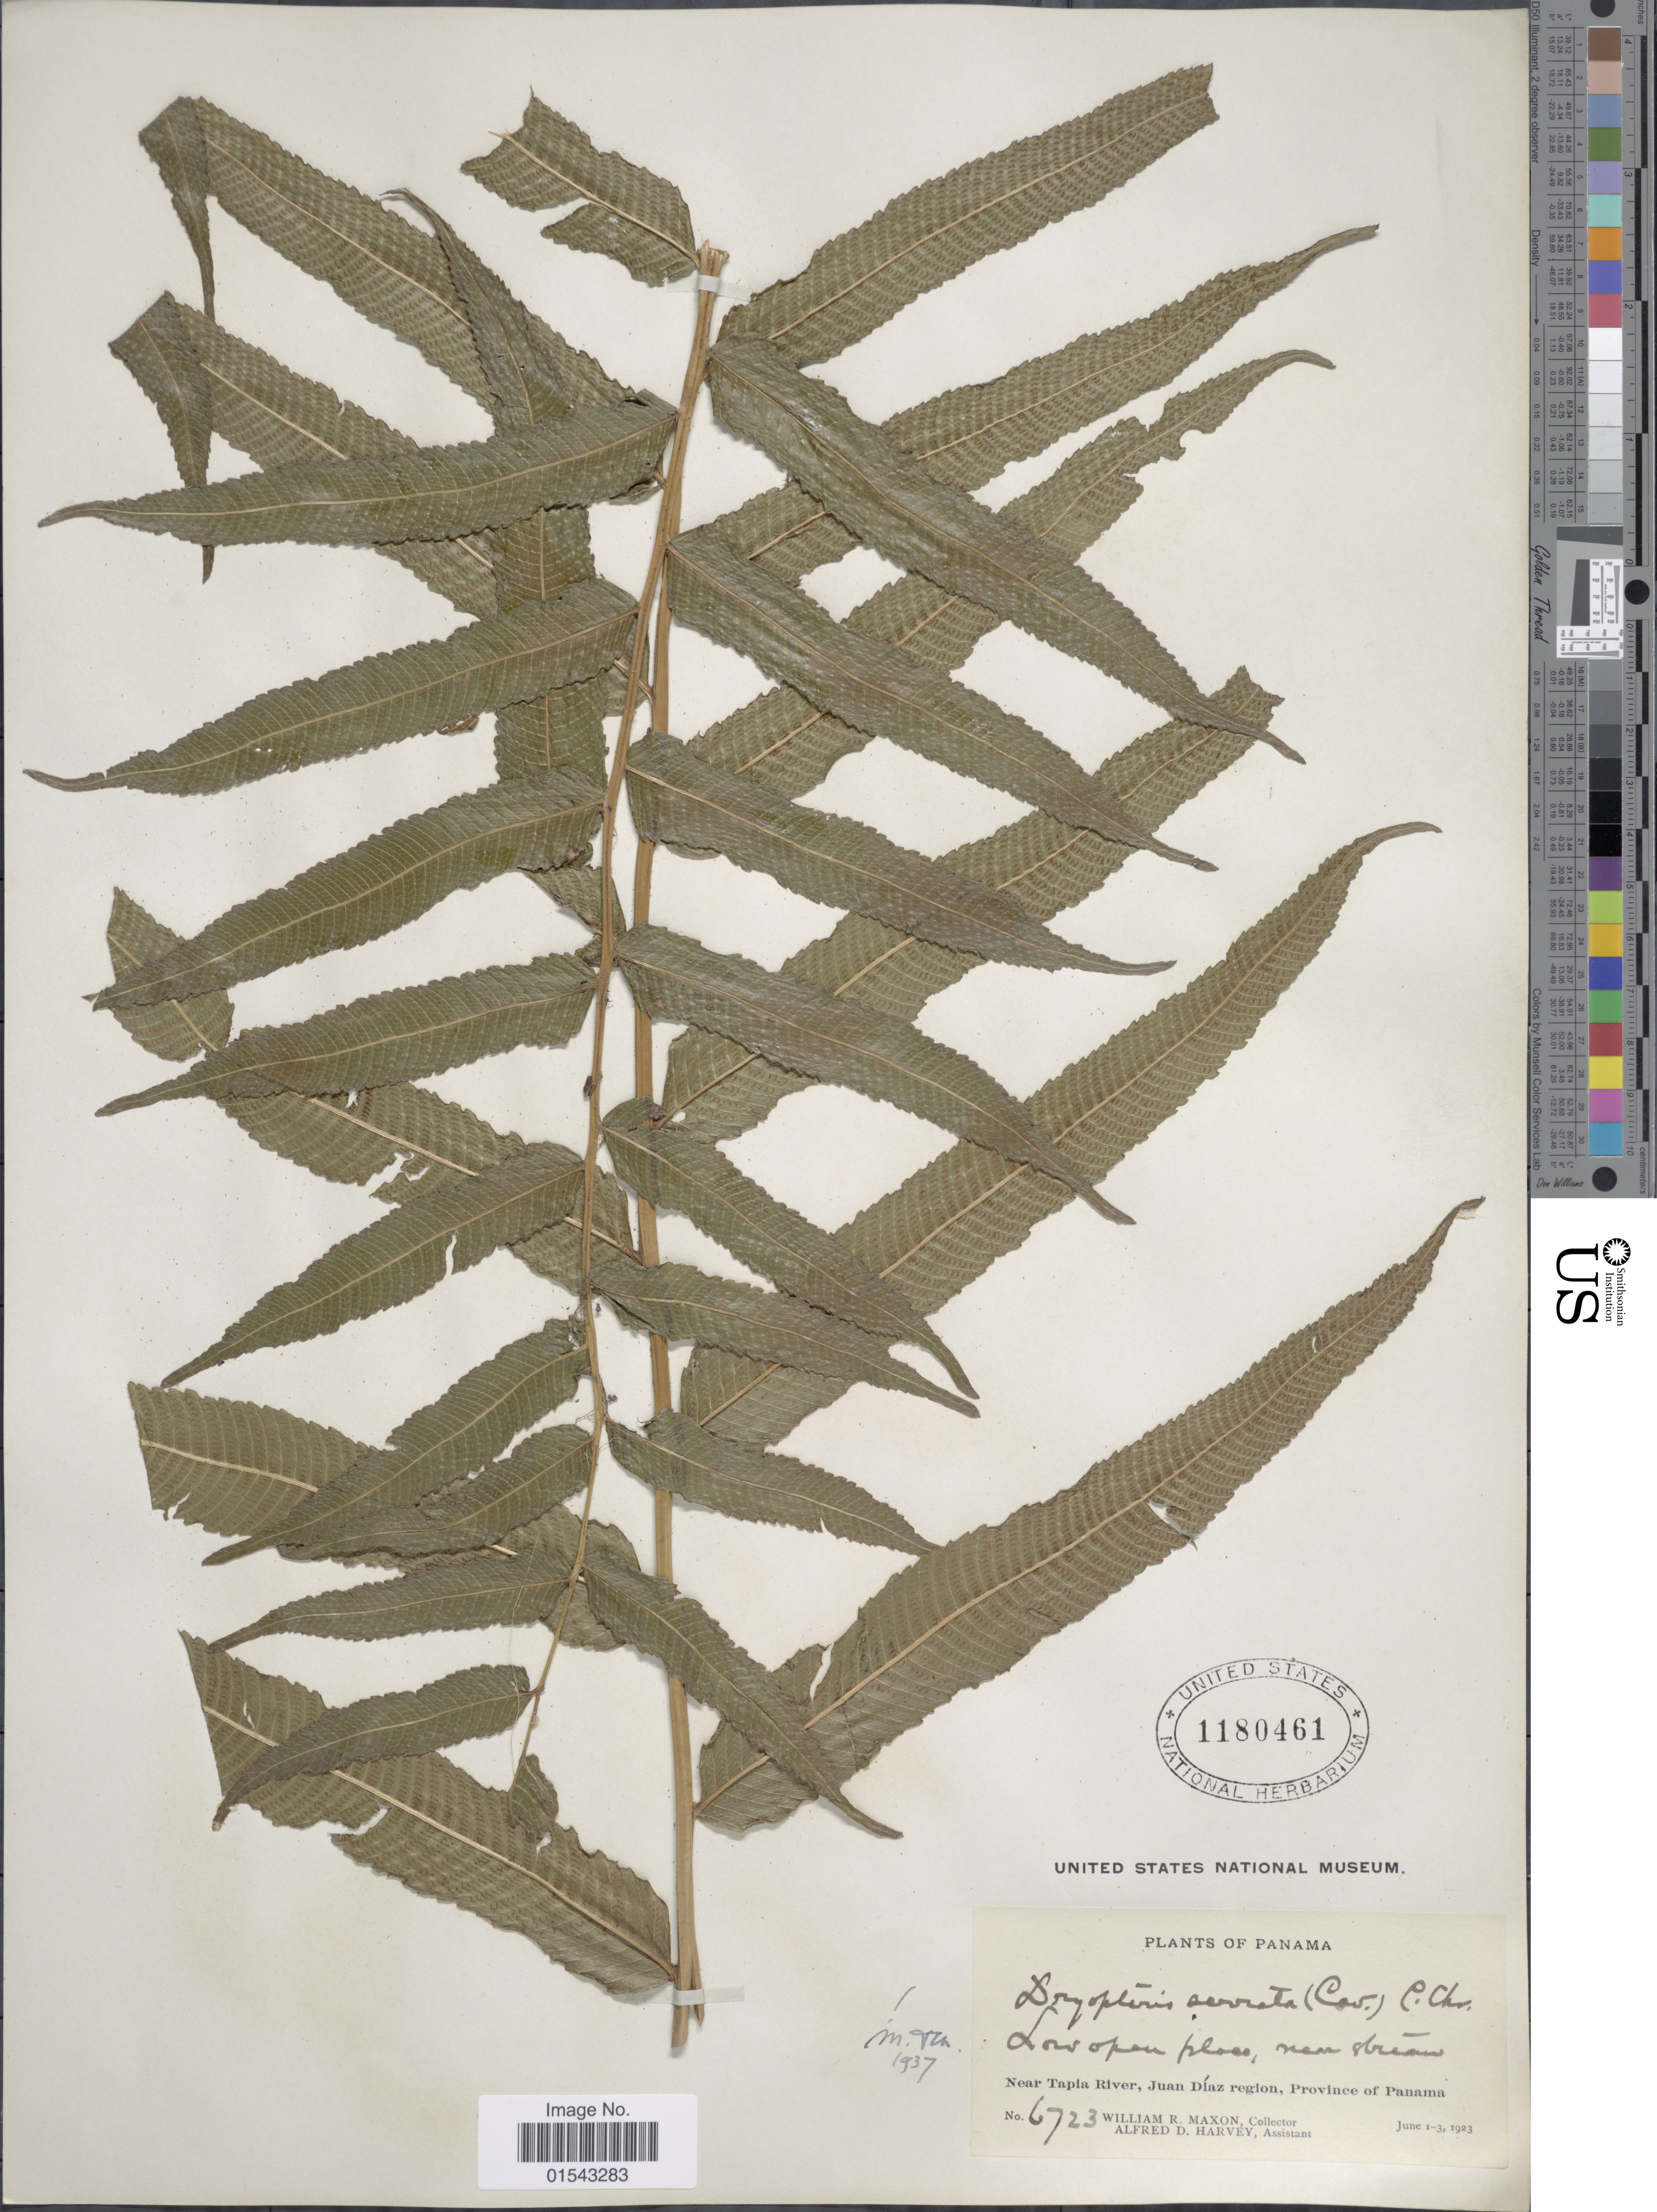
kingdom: Plantae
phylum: Tracheophyta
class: Polypodiopsida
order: Polypodiales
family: Thelypteridaceae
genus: Meniscium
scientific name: Meniscium serratum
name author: Cav.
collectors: W. R. Maxon & A. D. Harvey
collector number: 6723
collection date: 1923-06-01/1923-06-03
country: Panama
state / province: Panamá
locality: Panama, near Tapia River, Juan Diaz region, Province of Panama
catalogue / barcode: US 1180461